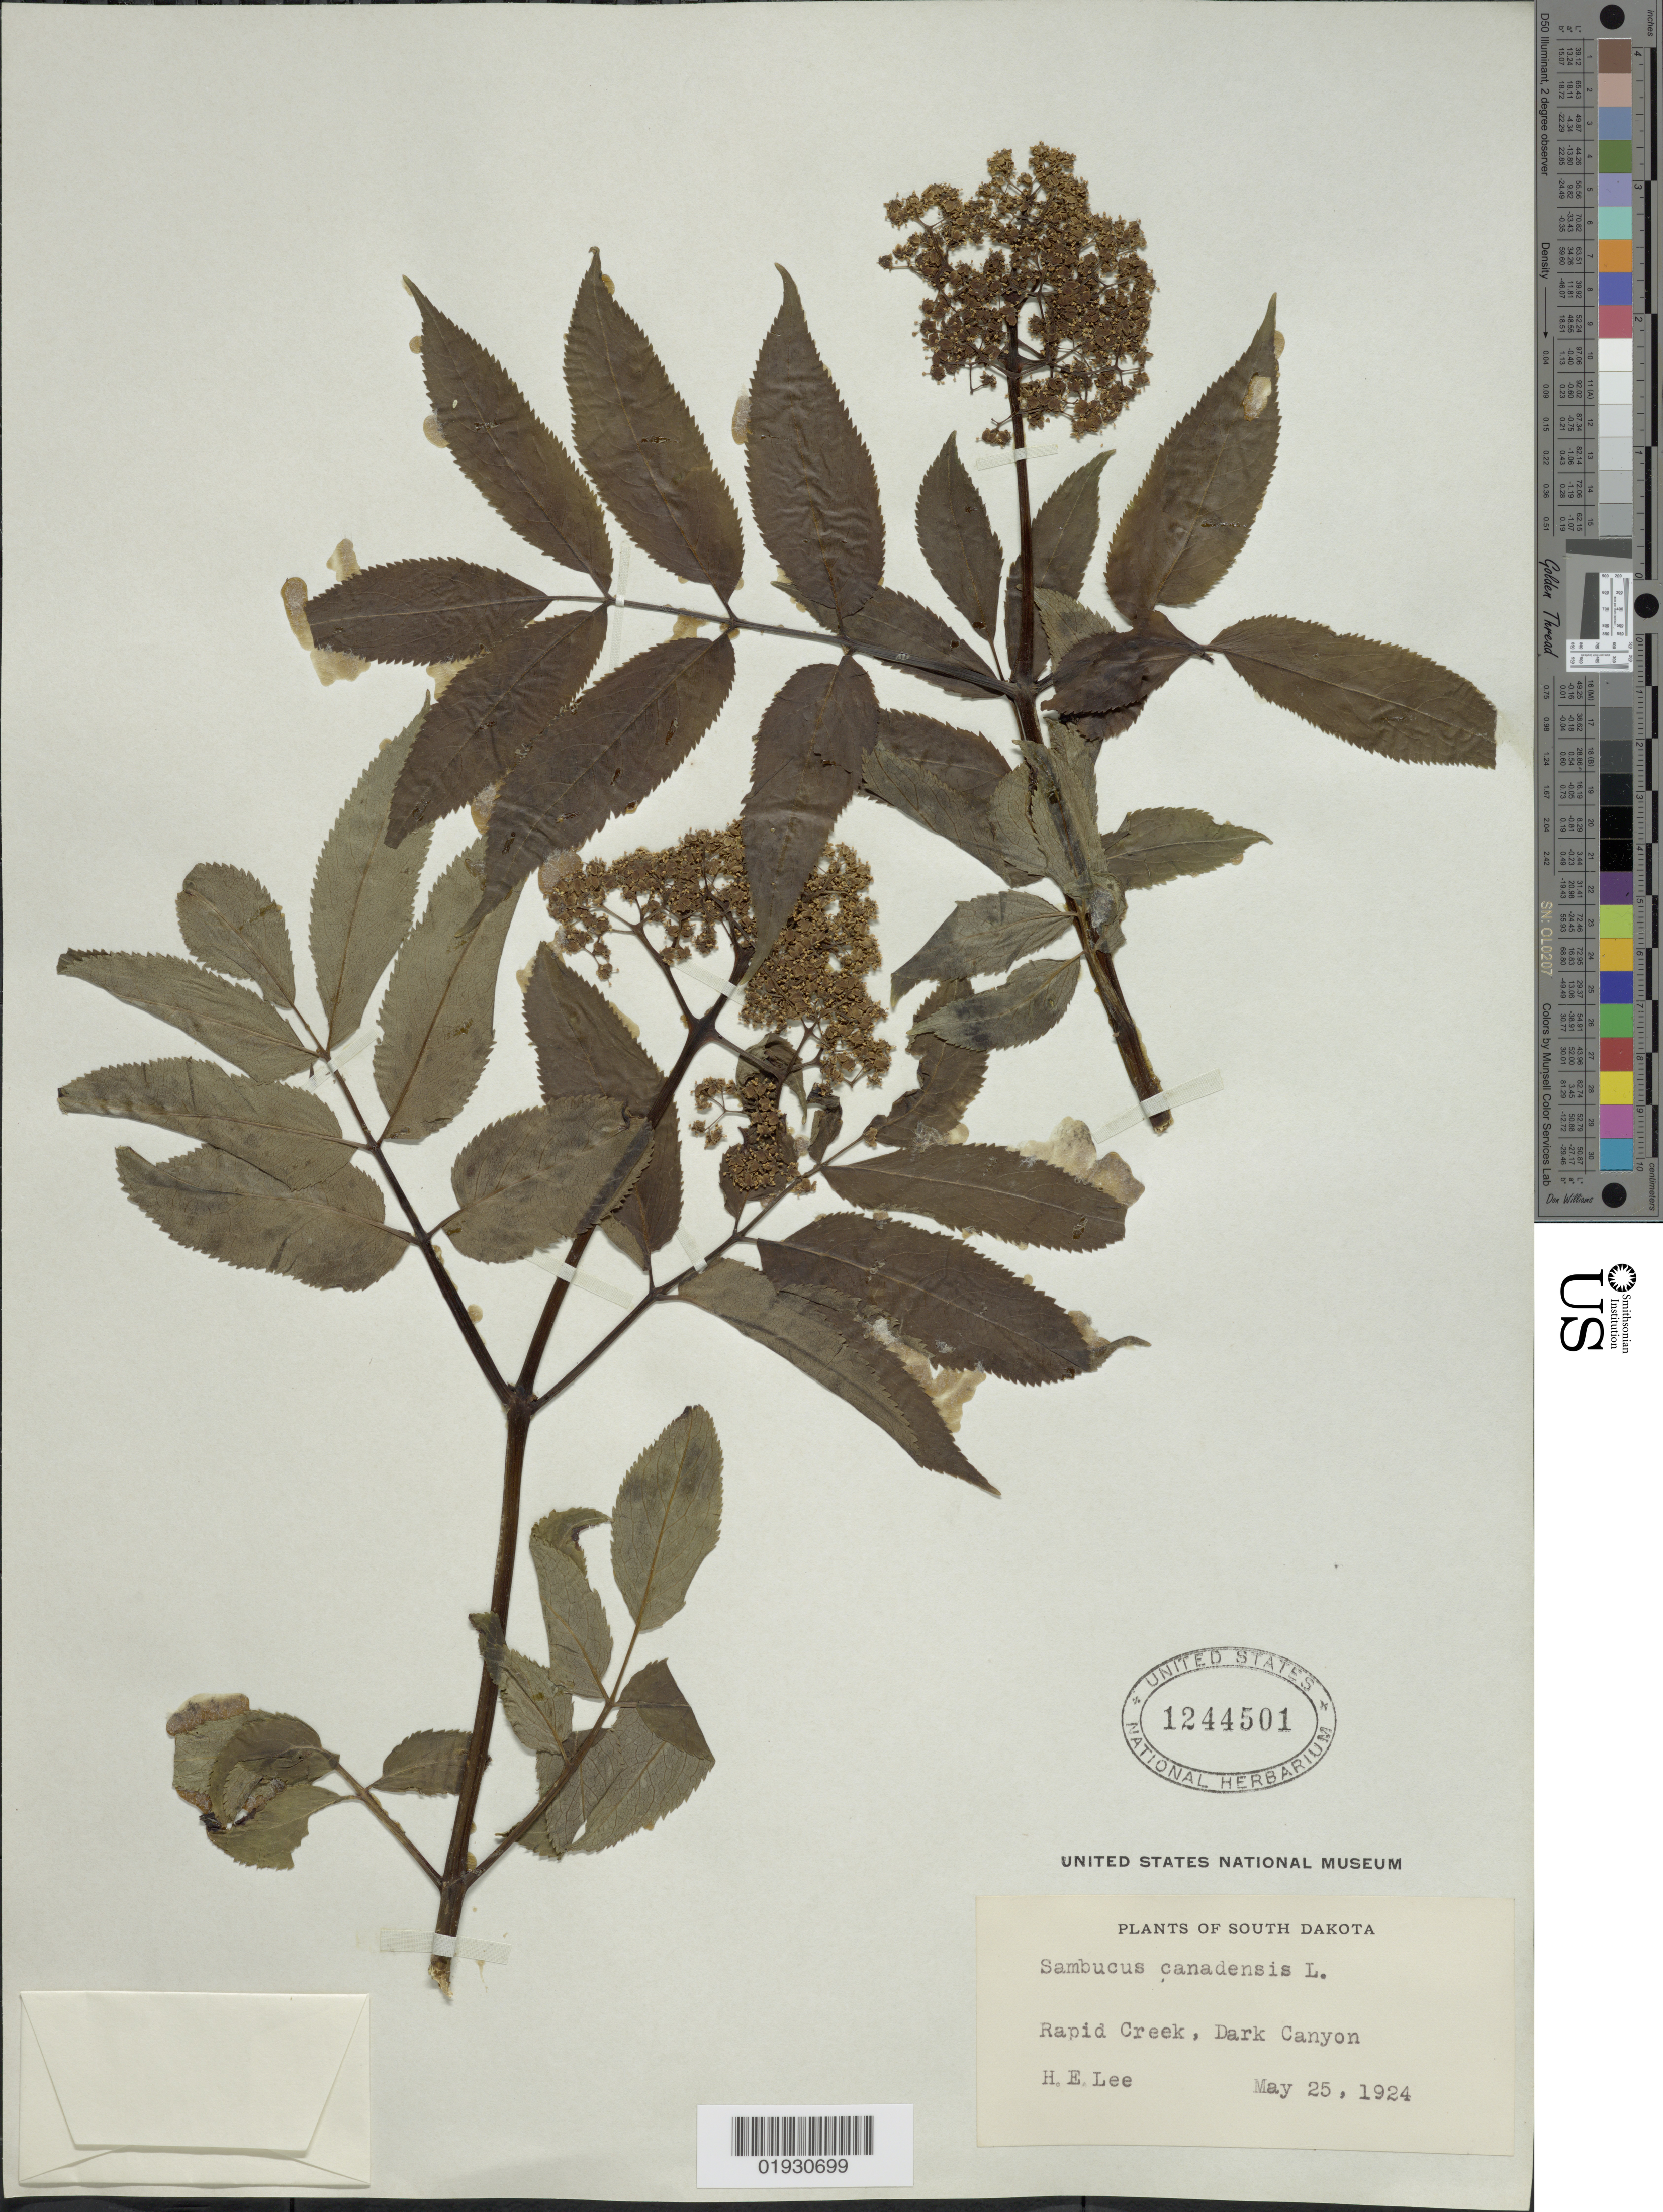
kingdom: Plantae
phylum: Tracheophyta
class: Magnoliopsida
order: Dipsacales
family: Viburnaceae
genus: Sambucus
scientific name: Sambucus canadensis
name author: L.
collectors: H. Lee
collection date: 1924-05-25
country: United States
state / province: South Dakota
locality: Rapid Creek, Dark Canyon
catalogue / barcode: US 1244501